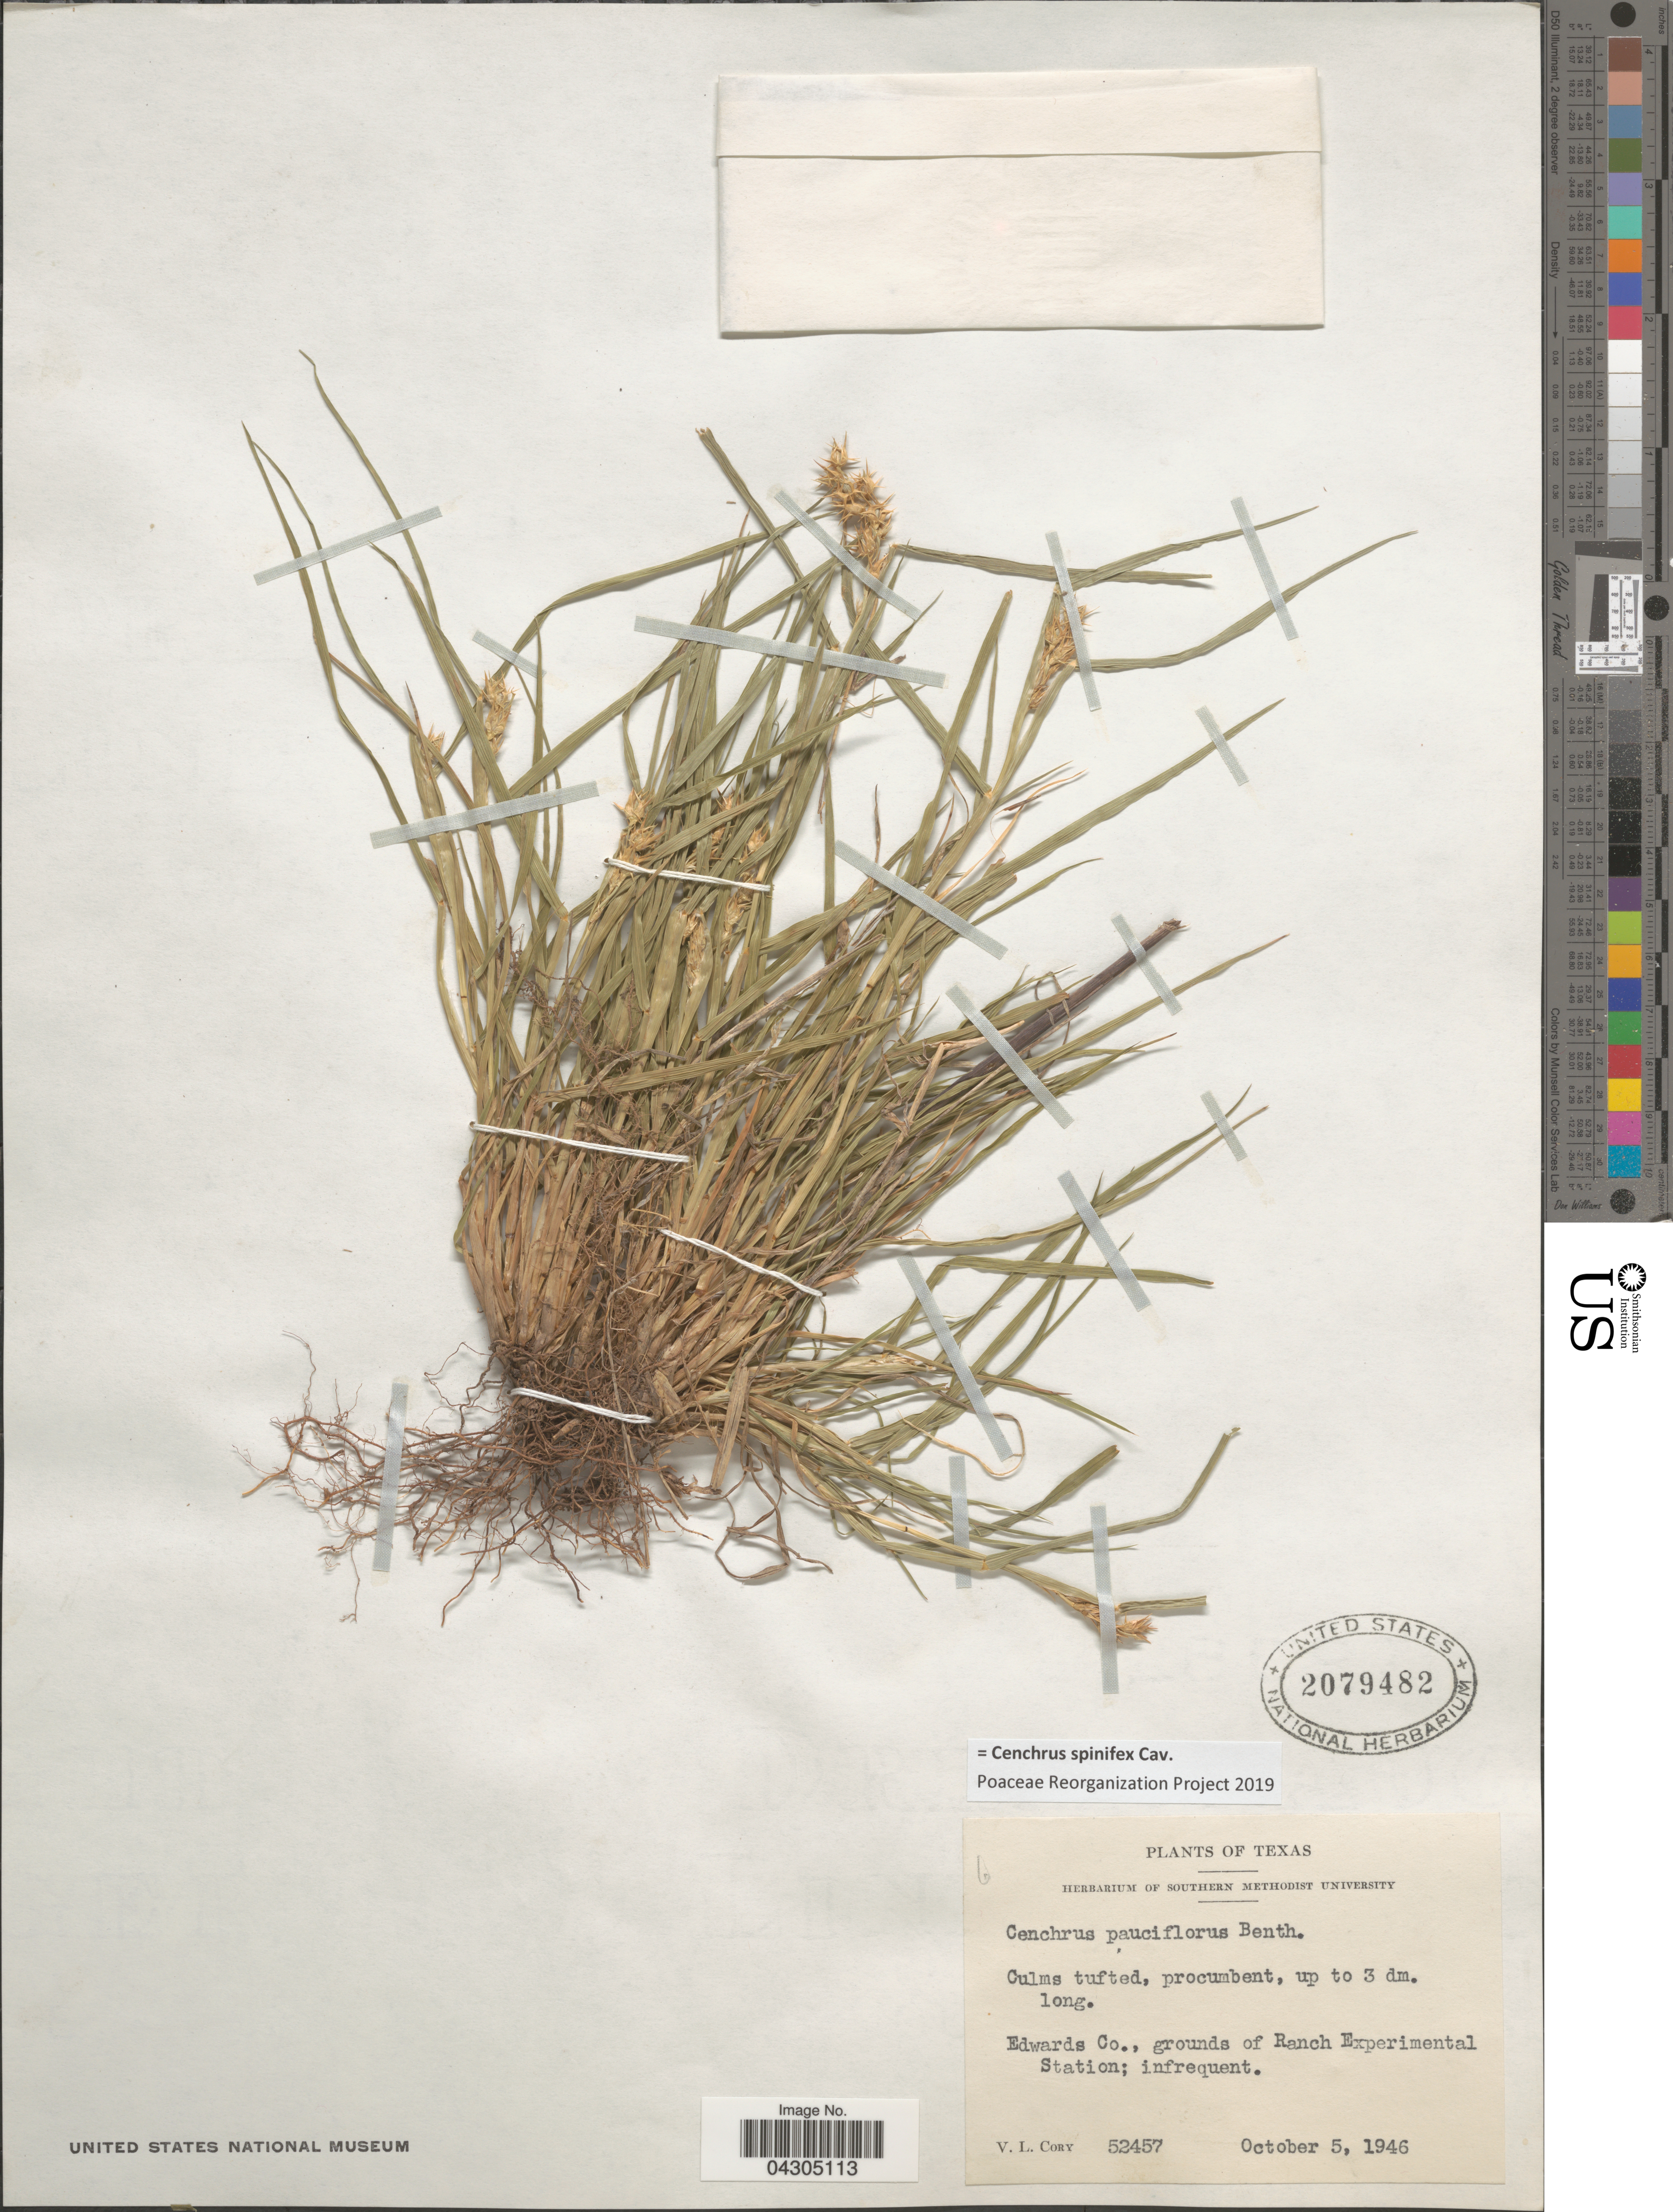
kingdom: Plantae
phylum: Tracheophyta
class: Liliopsida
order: Poales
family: Poaceae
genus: Cenchrus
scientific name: Cenchrus spinifex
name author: Cav.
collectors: V. Cory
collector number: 52457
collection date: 1946-10-05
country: United States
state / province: Texas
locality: Edwards Co., grounds of Ranch Experimental Station.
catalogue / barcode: US 2079482